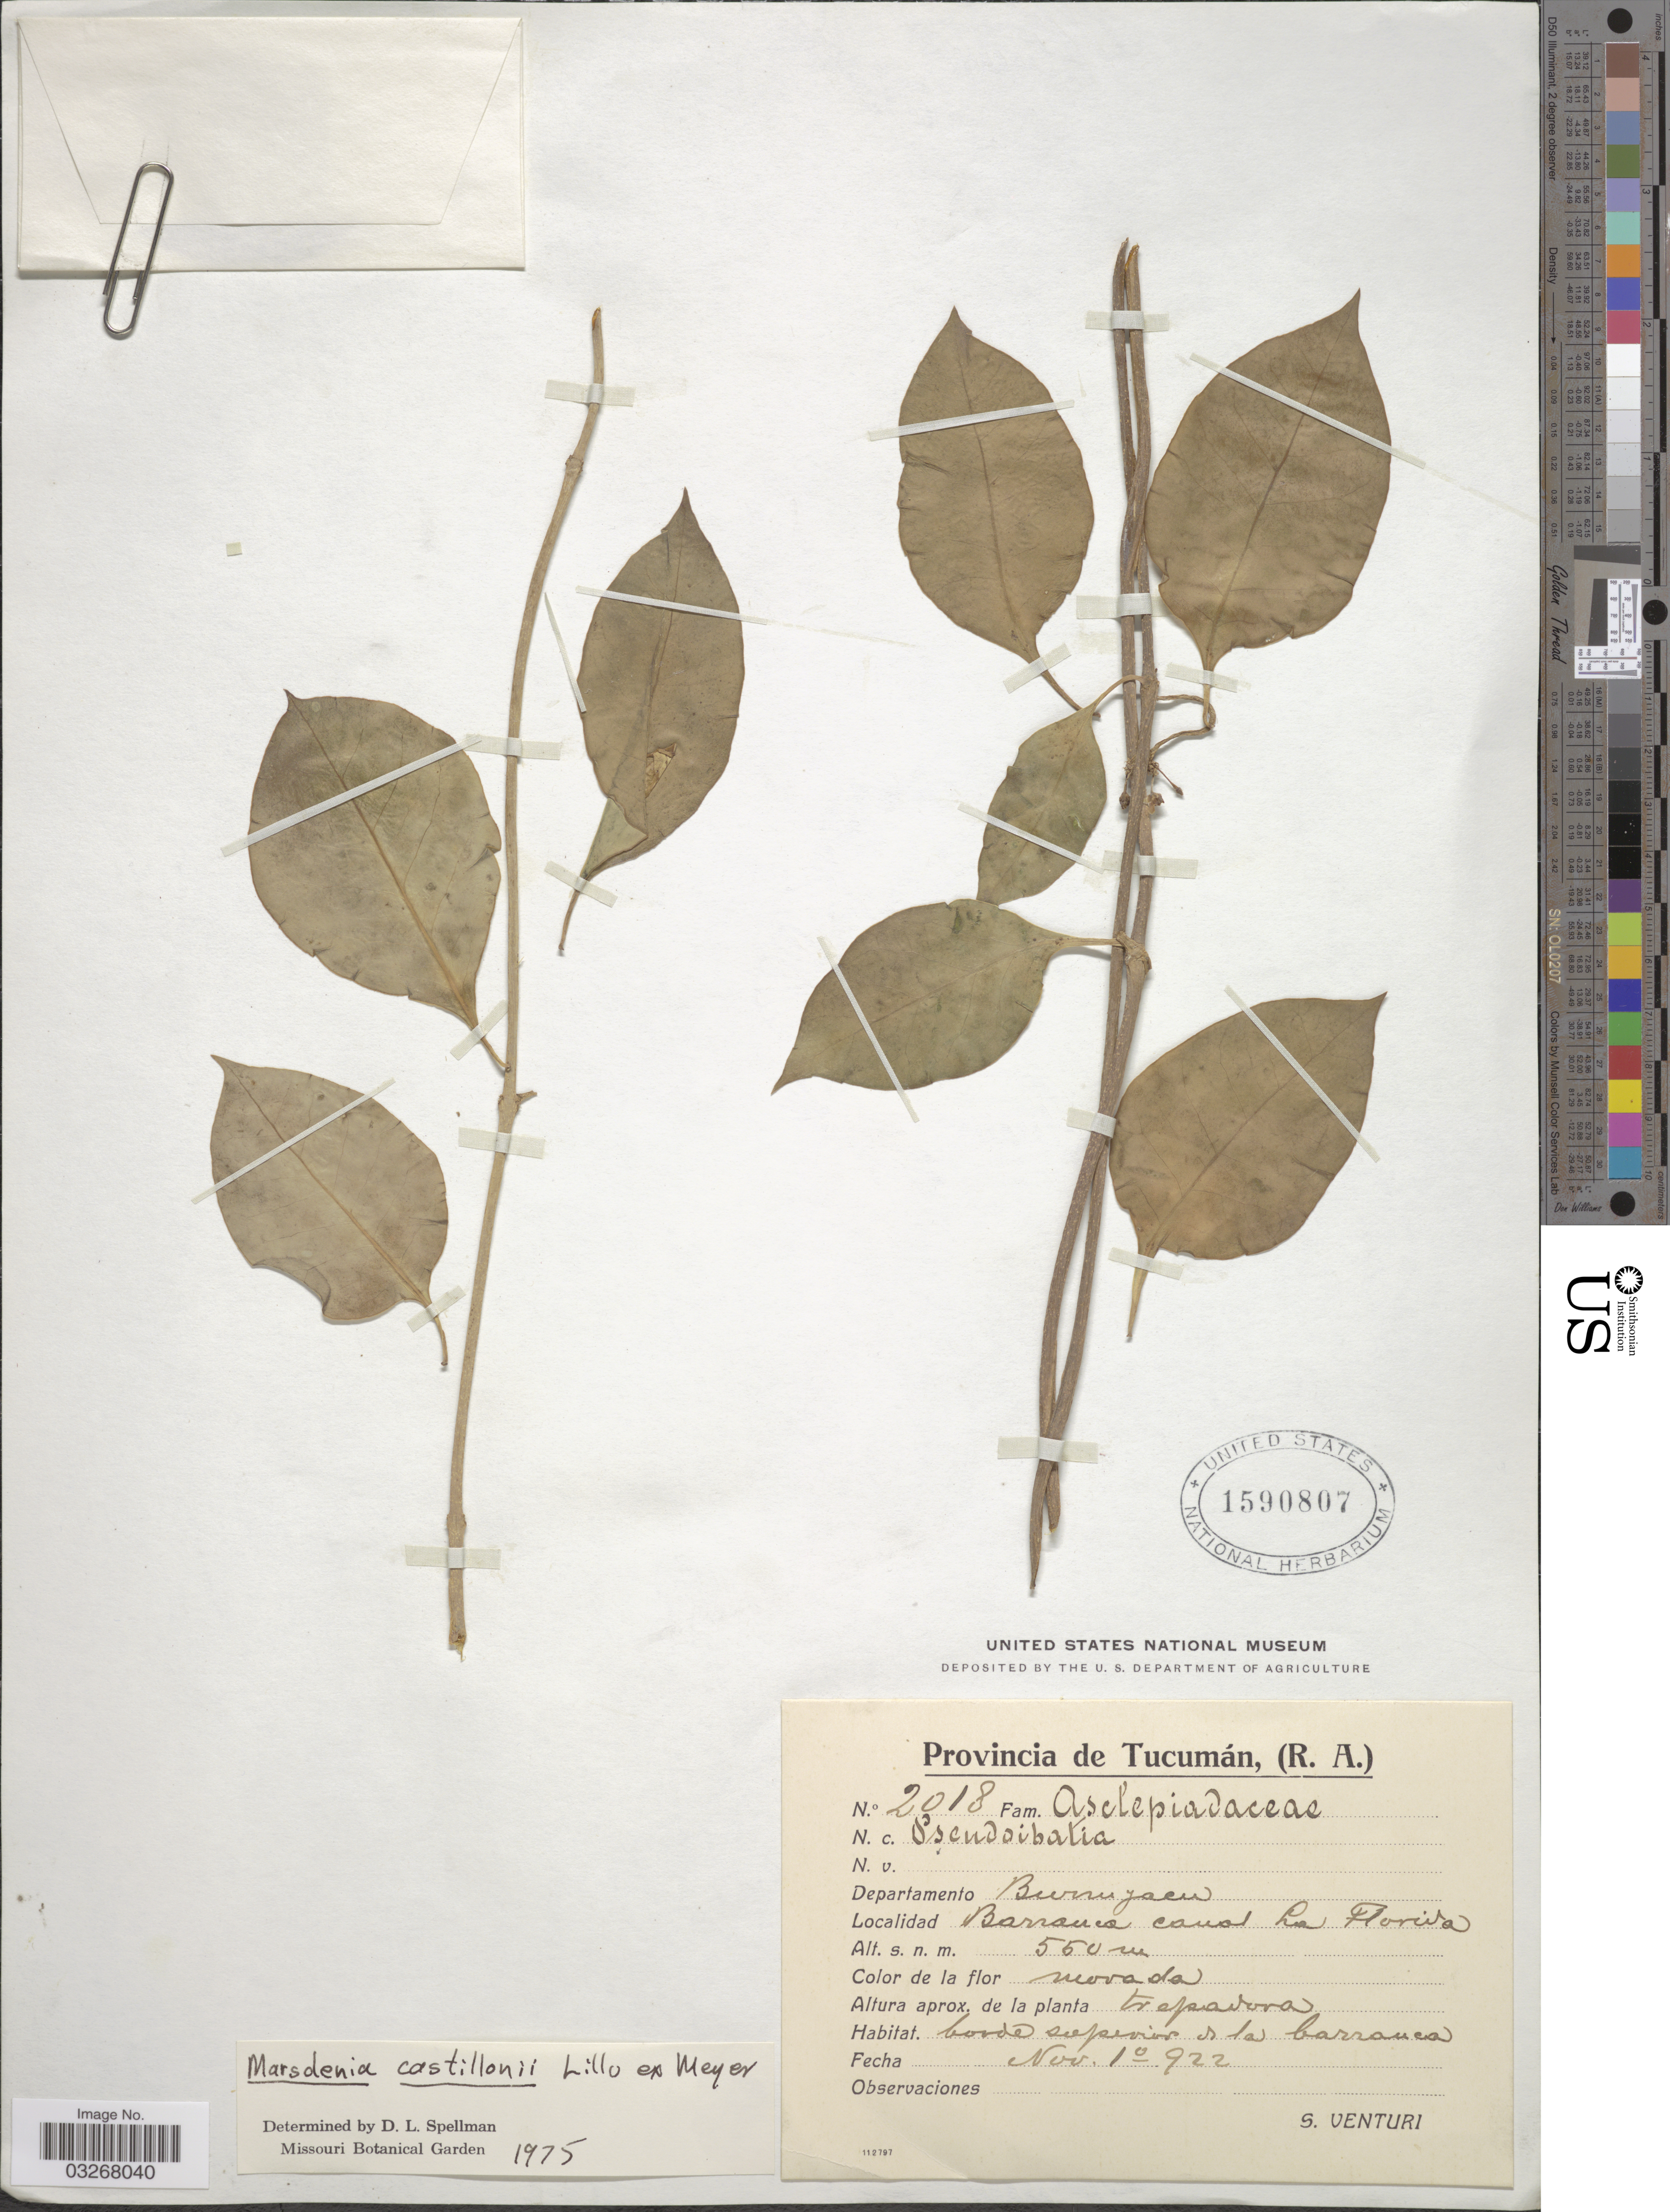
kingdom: Plantae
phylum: Tracheophyta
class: Magnoliopsida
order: Gentianales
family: Apocynaceae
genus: Marsdenia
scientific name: Marsdenia castillonii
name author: Lillo ex T. Mey.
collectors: S. Venturi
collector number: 2018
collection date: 1922-11-10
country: Argentina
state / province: Tucuman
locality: Provincia de Tucumán, (R.A.) Departamento Burruyacu, Barranca canal La Florida.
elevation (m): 550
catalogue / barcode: US 1590807